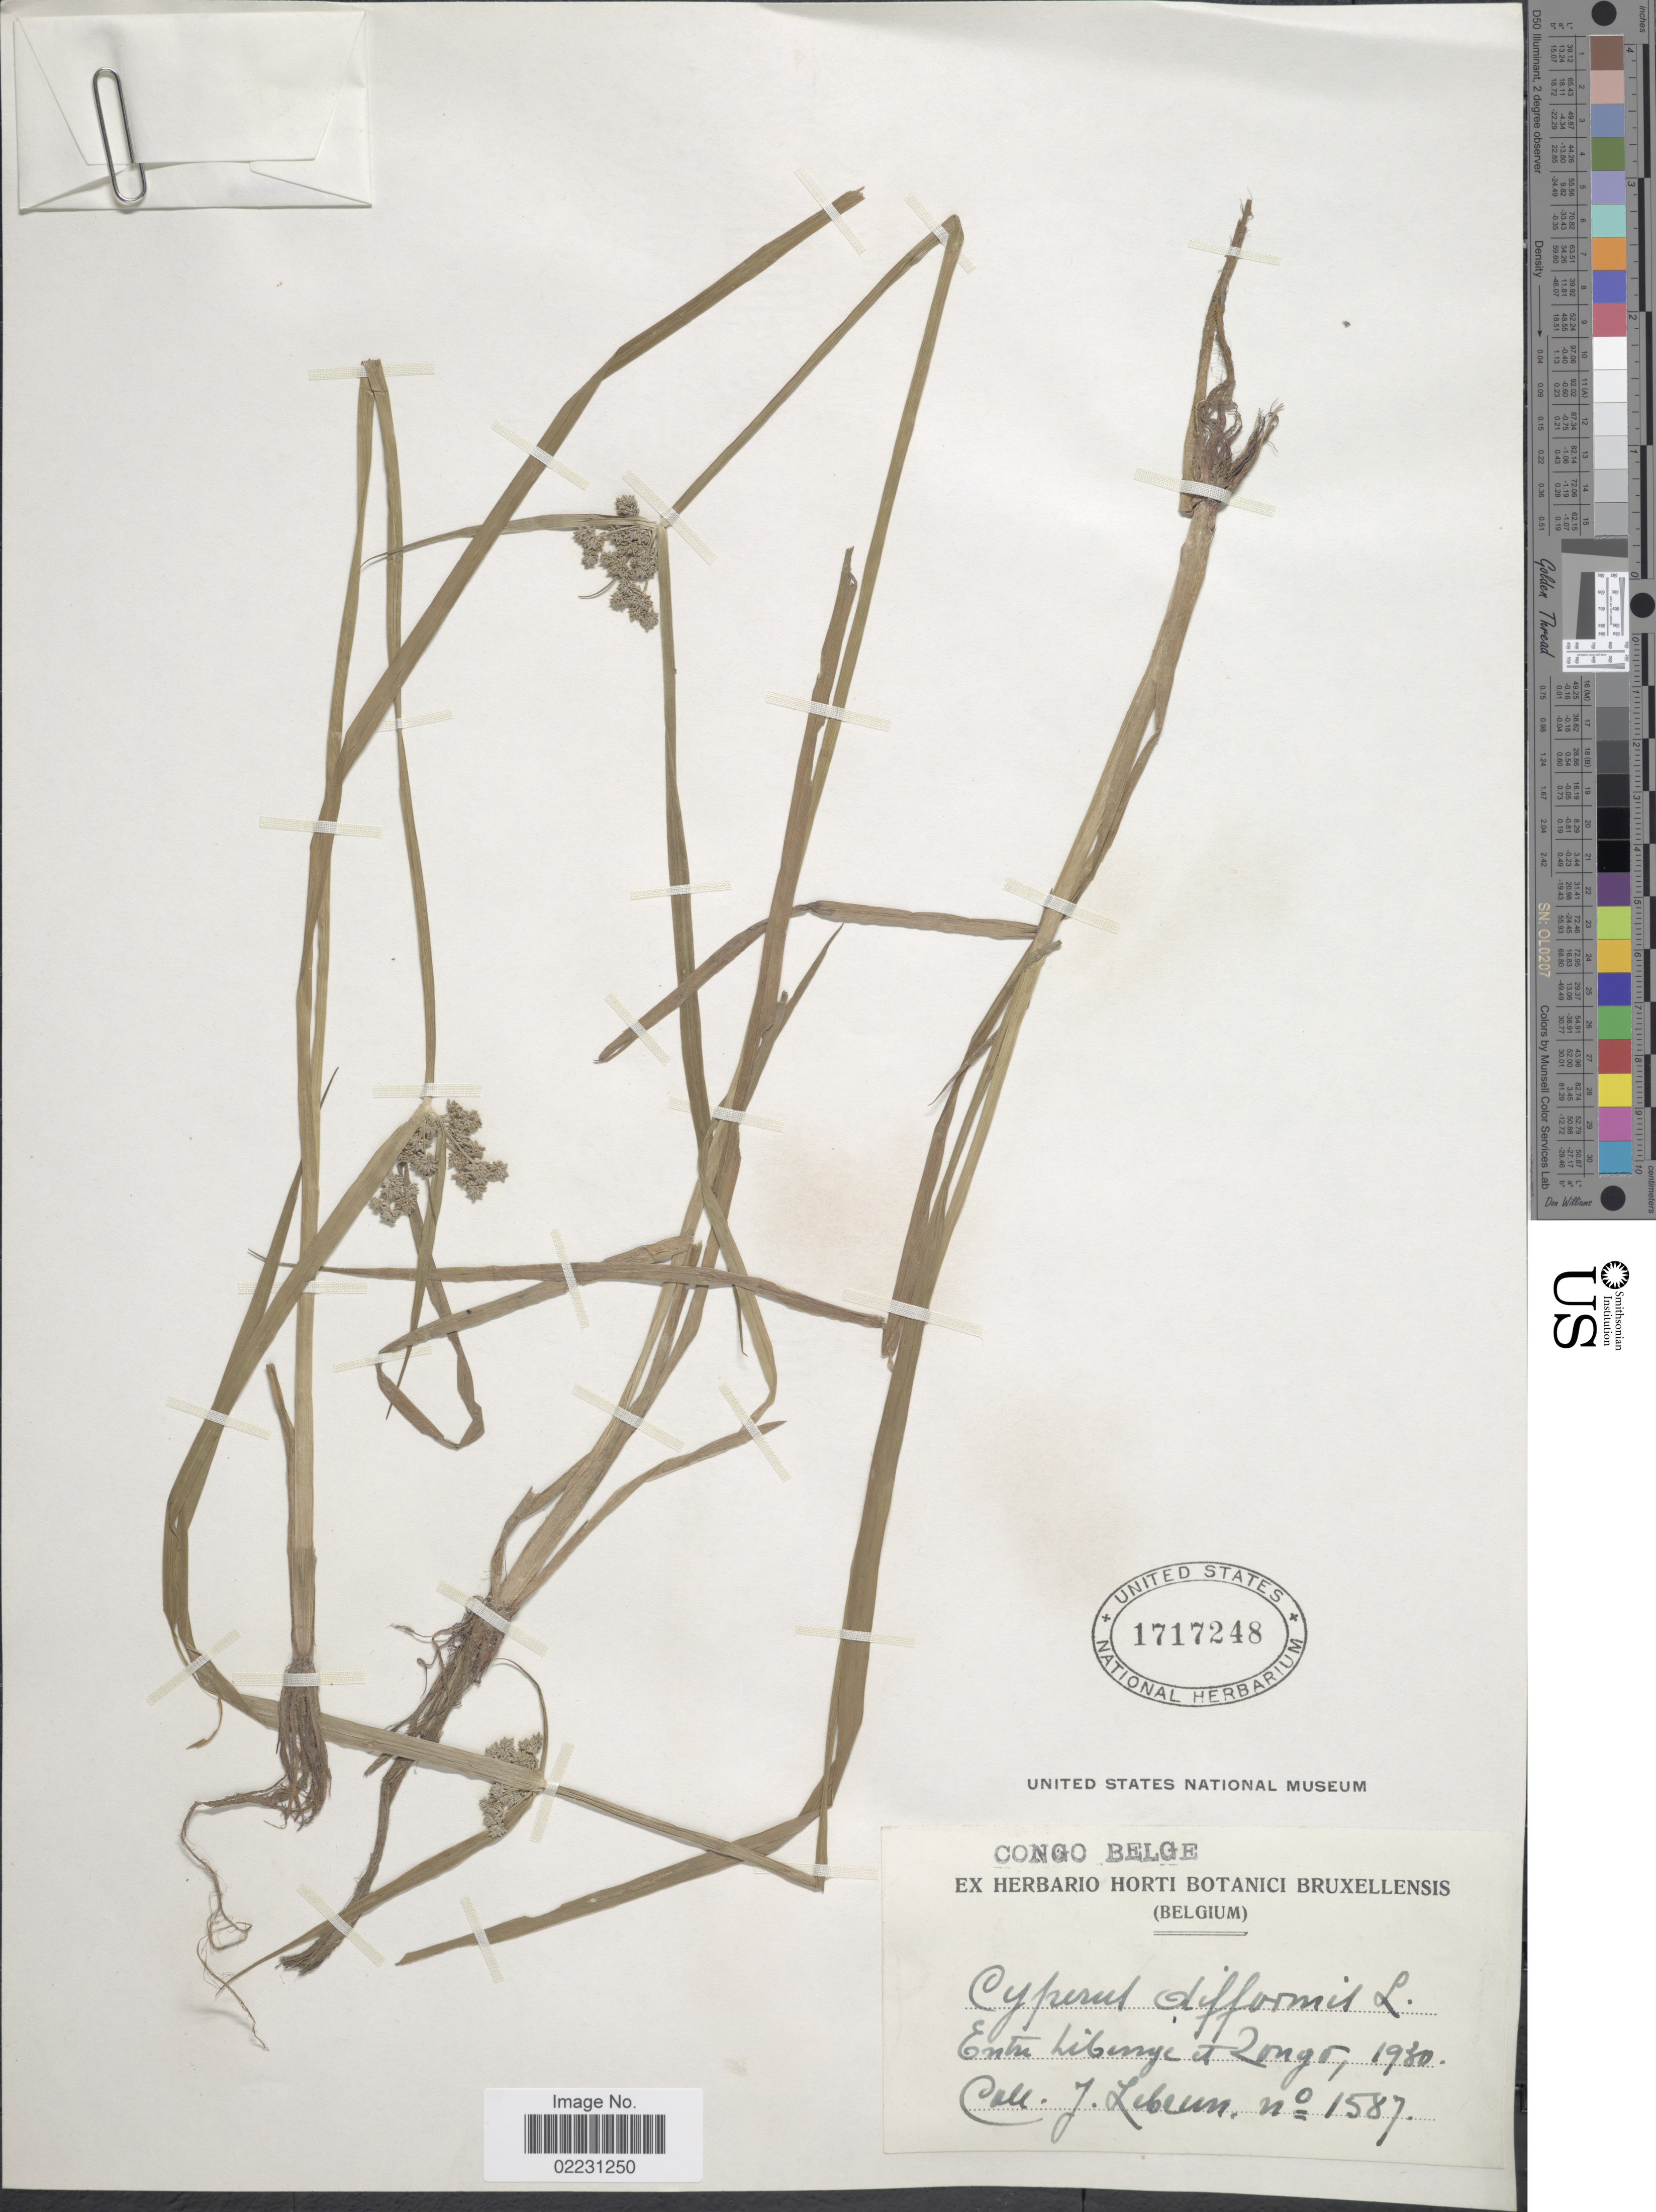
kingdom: Plantae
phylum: Tracheophyta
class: Liliopsida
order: Poales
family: Cyperaceae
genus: Cyperus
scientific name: Cyperus difformis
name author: L.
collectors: J. A. Lebrun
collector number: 1587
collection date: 1930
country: Congo, Democratic Republic of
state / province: Kongo Central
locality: Congo Belge. Entre Libenge et Zongo.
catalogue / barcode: US 1717248